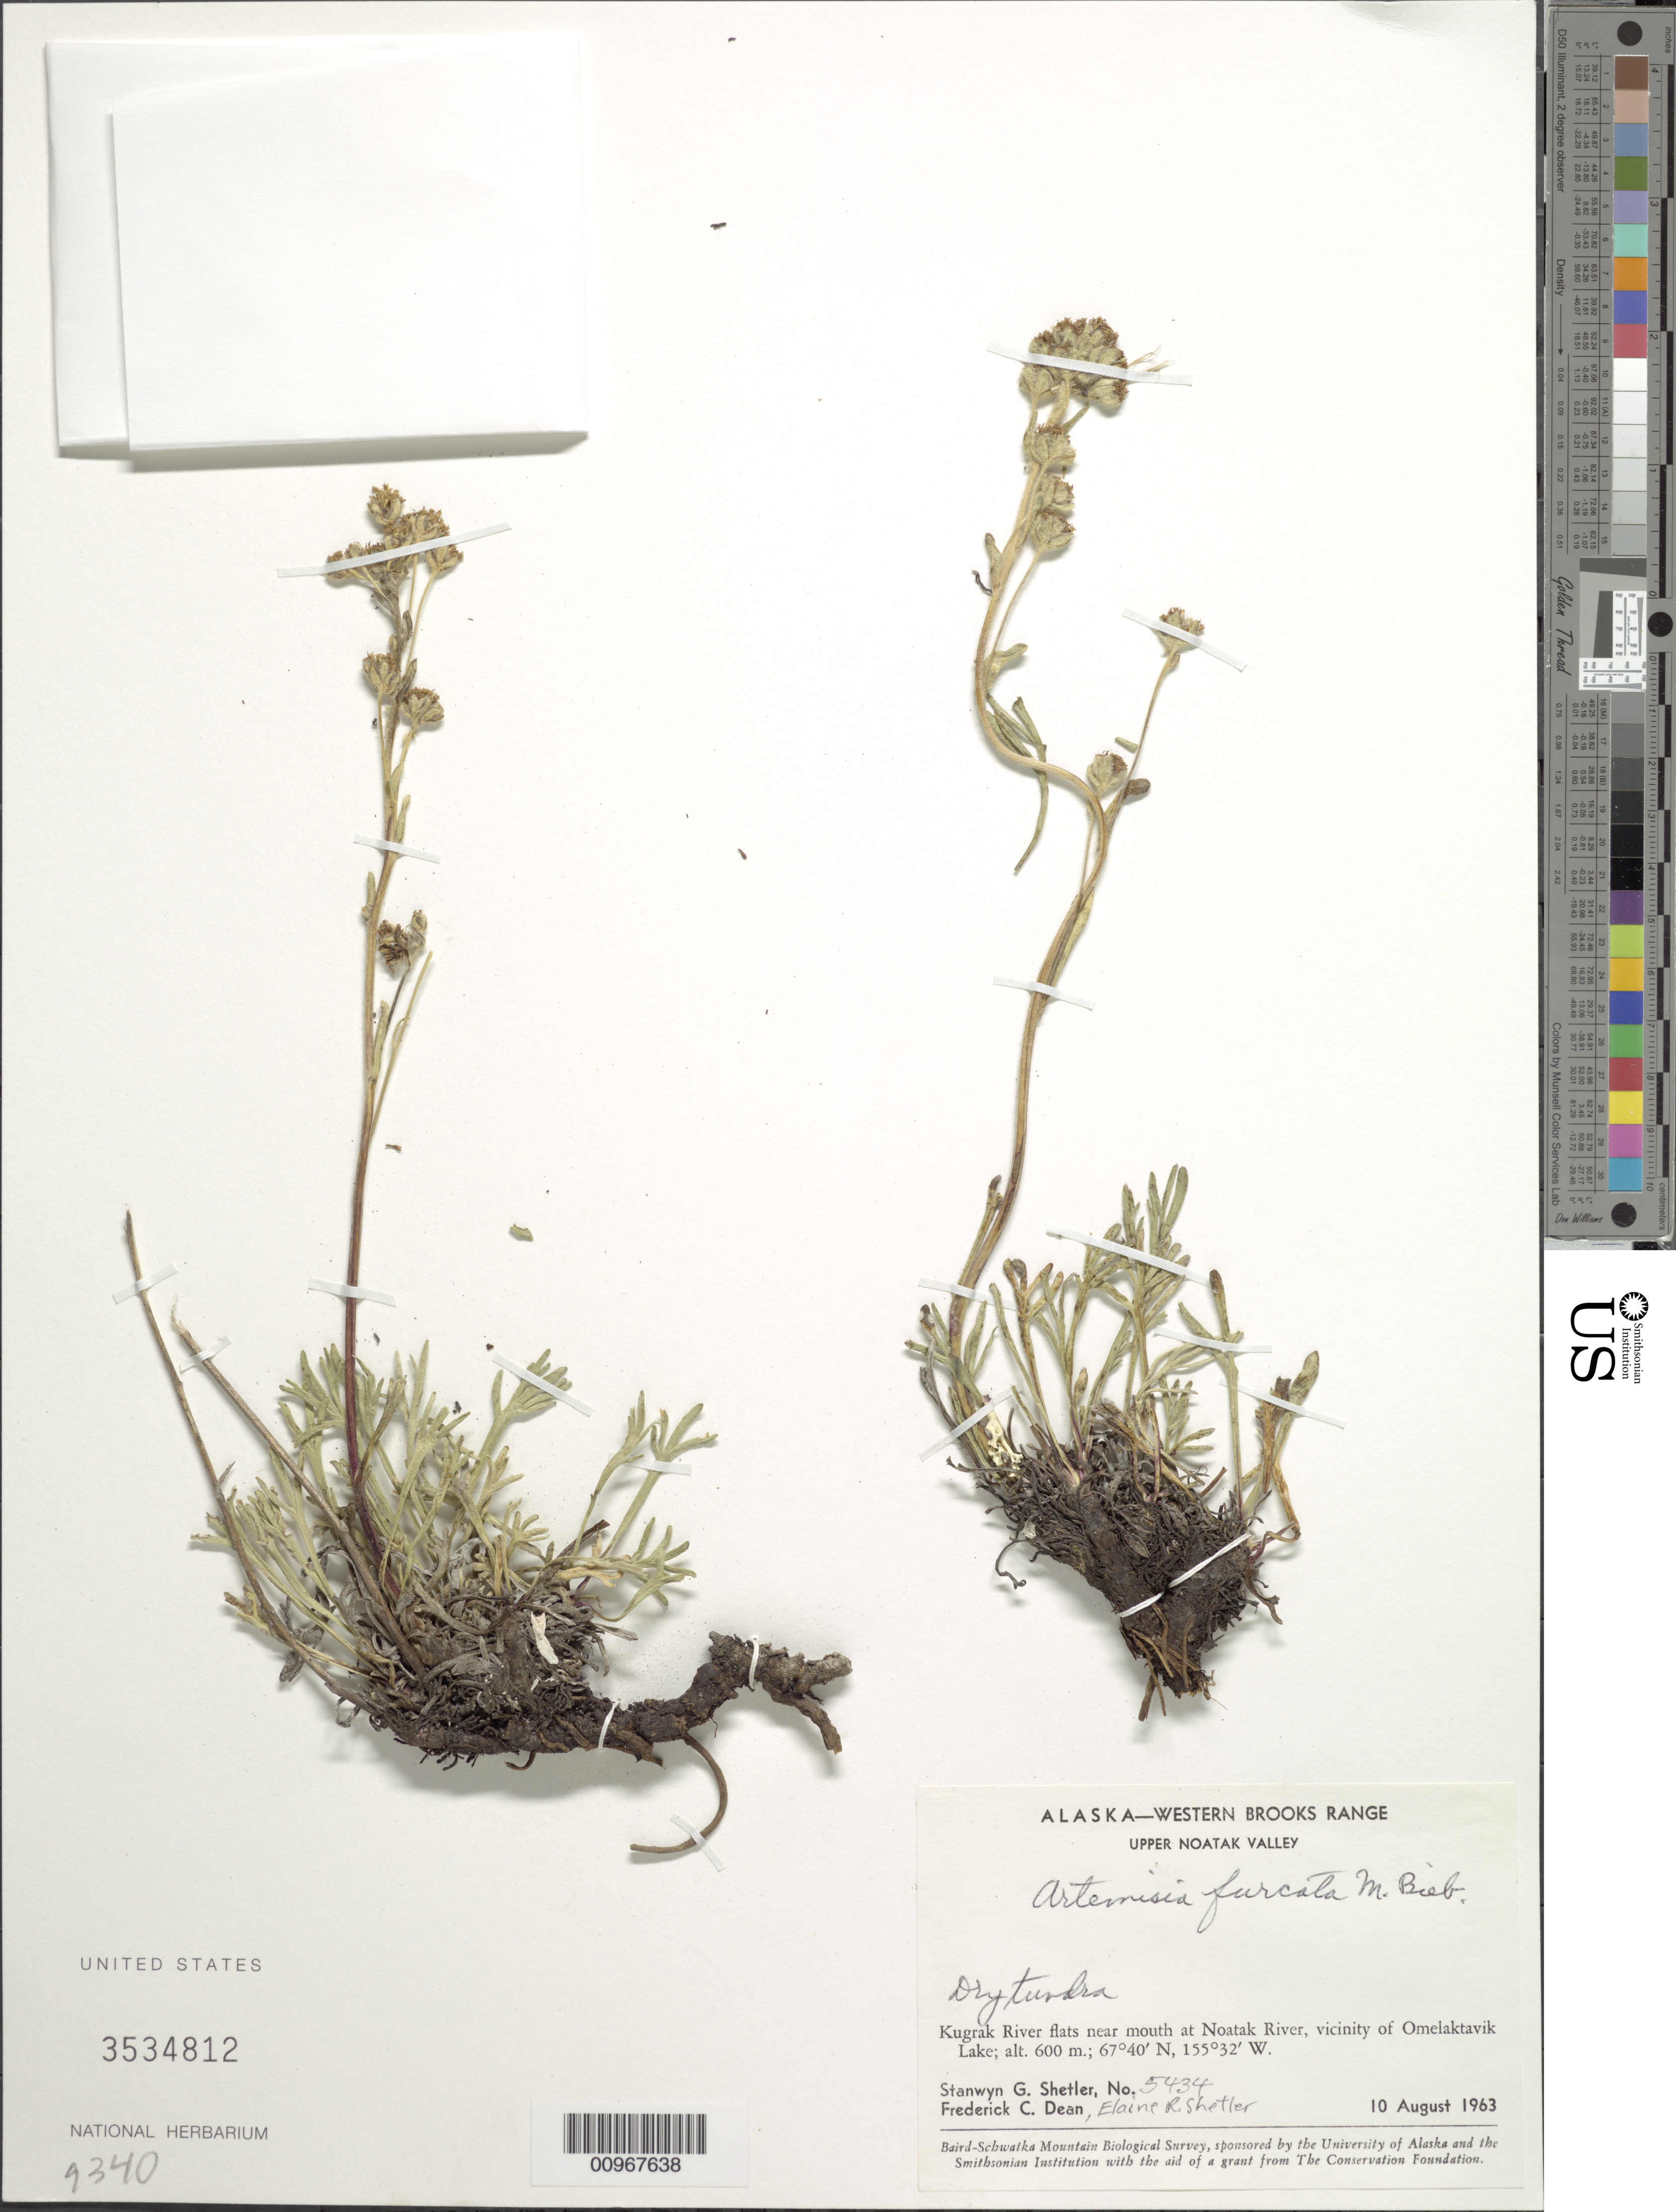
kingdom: Plantae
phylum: Tracheophyta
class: Magnoliopsida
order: Asterales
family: Asteraceae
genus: Artemisia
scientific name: Artemisia furcata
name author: M. Bieb.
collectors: S. Shetler, F. C. Dean & E. R. Shetler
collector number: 5434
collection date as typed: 10 Aug 1963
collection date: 1963-08-10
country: United States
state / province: Alaska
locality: Kugrak River flats near mouth at Noatak River, vicinity of Omelaktavik Lake. Western Brooks Range, Upper Noatak Valley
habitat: Dry tundra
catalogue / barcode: US 3534812